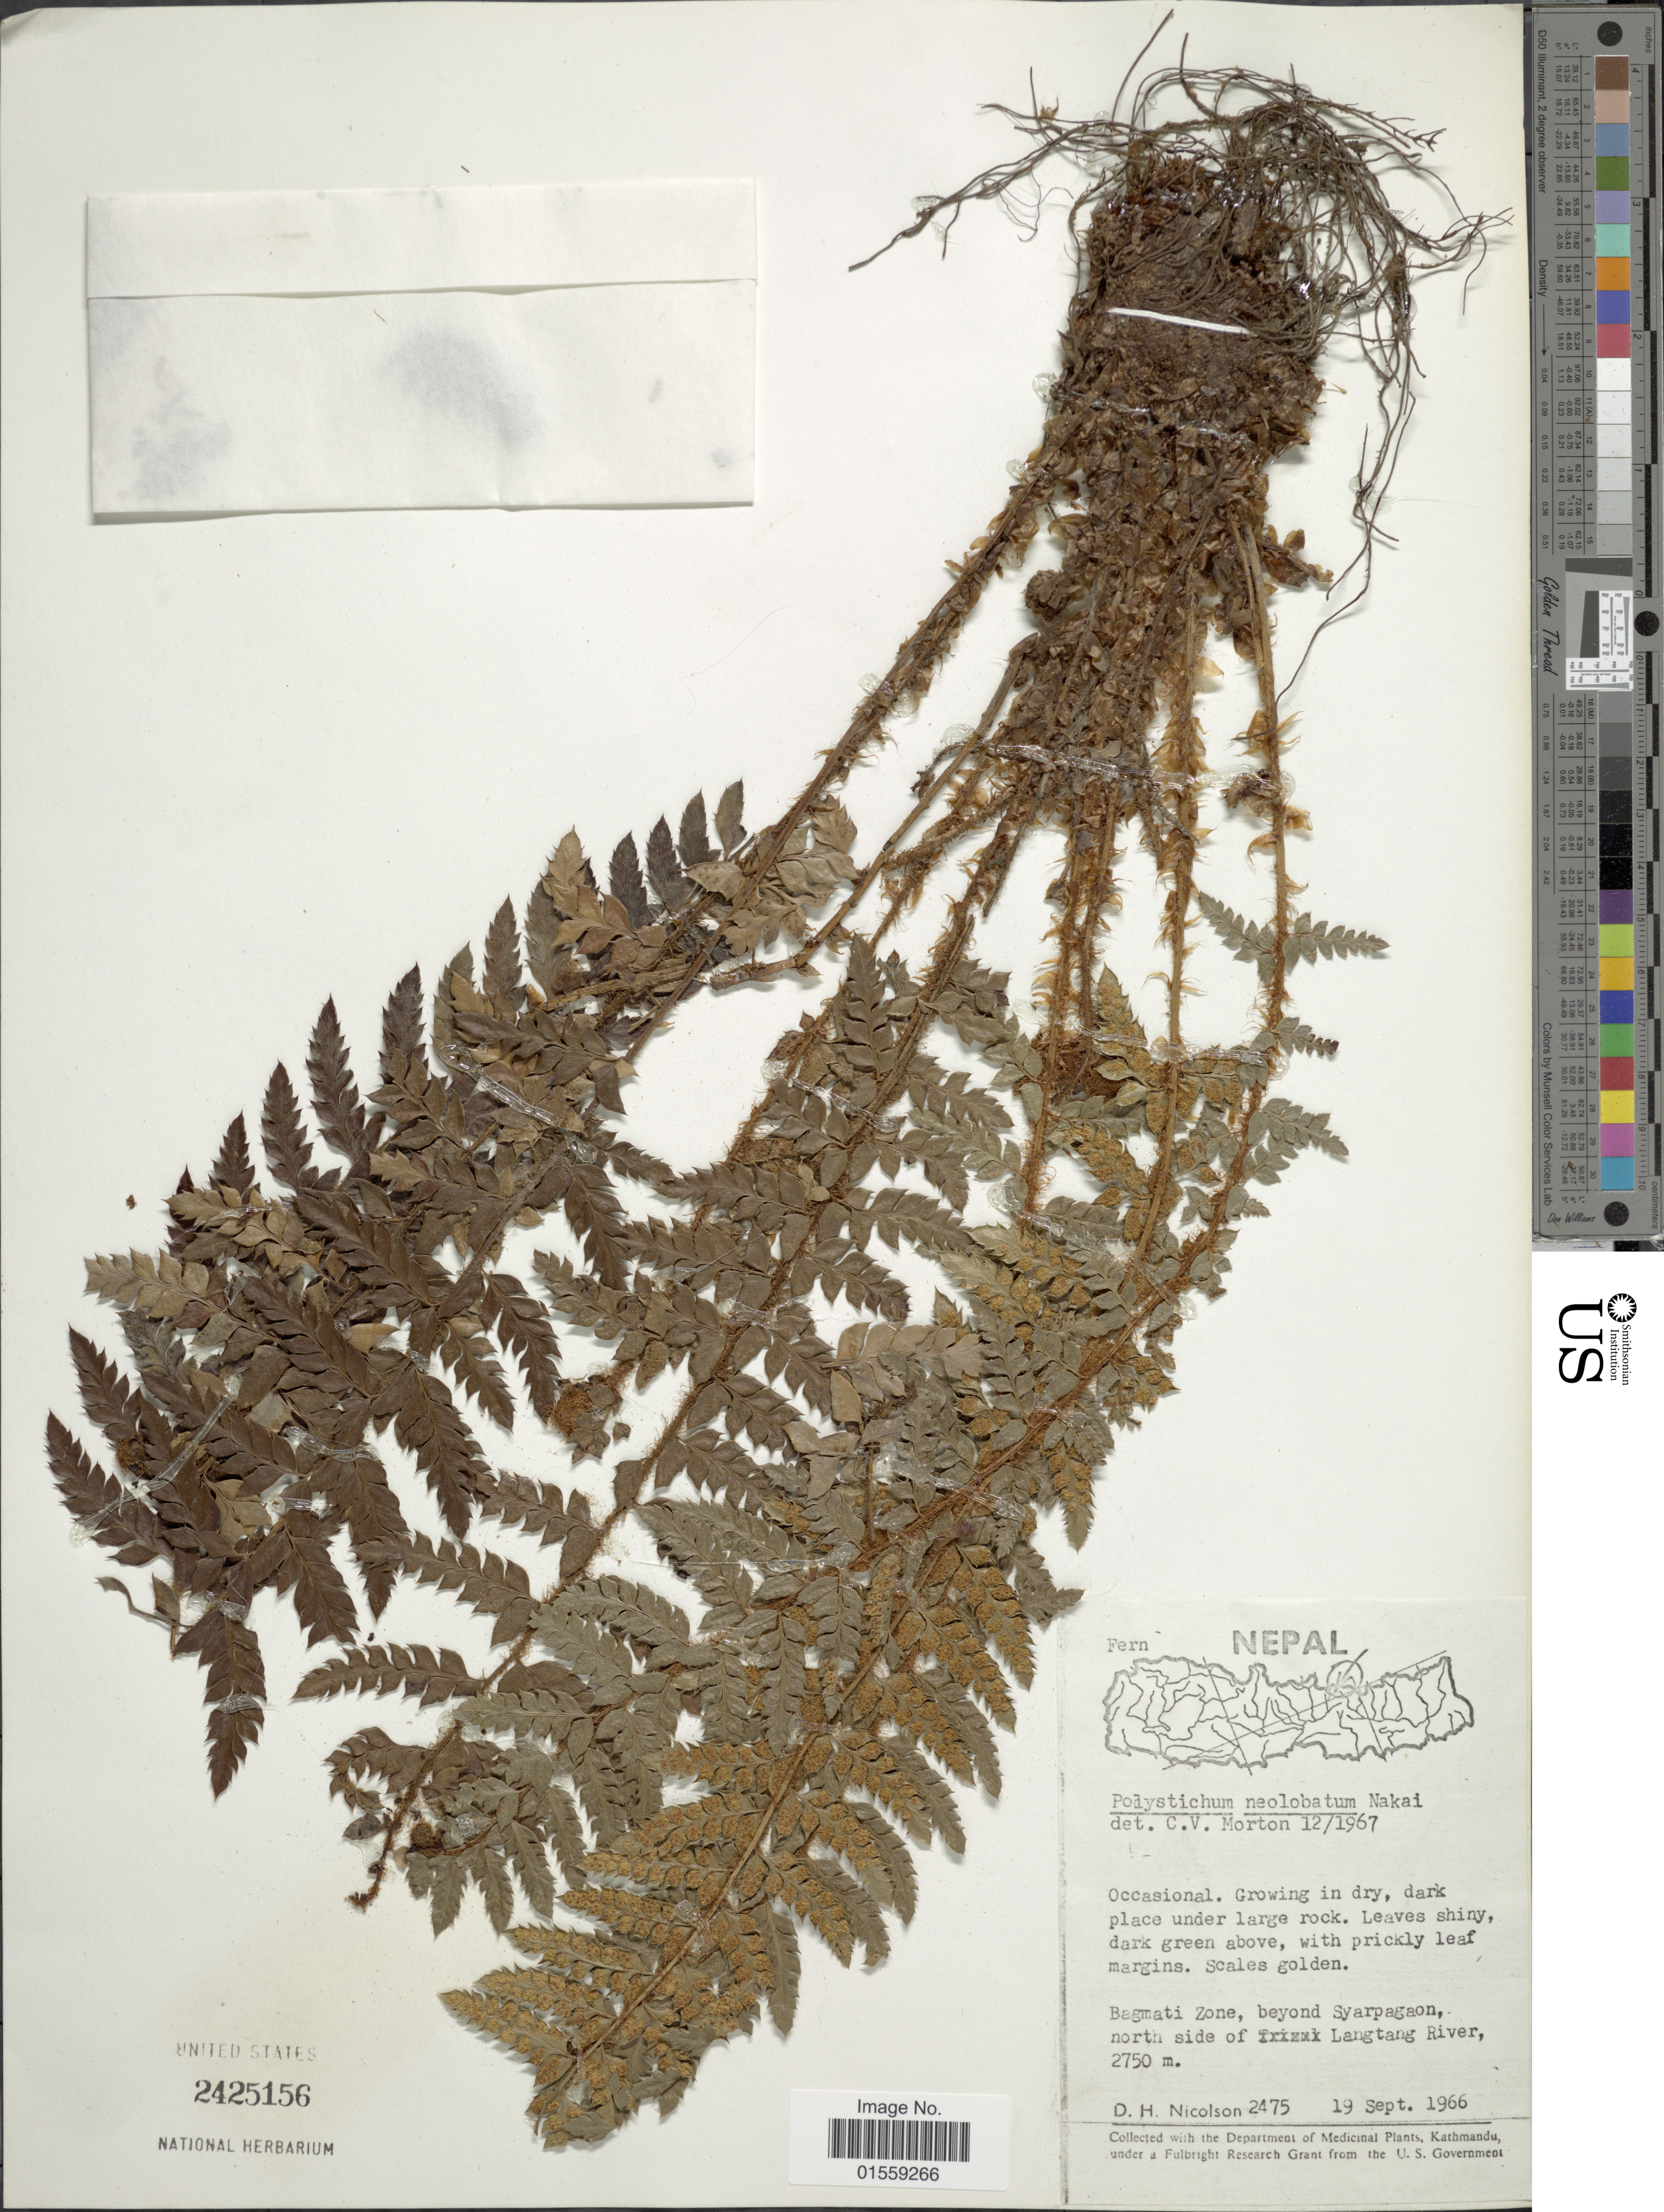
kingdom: Plantae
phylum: Tracheophyta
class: Polypodiopsida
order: Polypodiales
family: Dryopteridaceae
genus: Polystichum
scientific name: Polystichum neolobatum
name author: Nakai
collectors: D. H. Nicolson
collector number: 2475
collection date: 1966-09-19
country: Nepal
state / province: Bagmati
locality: Bagmati Zone, beyond Syarpagaon, north side of Langtang River.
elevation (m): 2750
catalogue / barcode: US 2425156